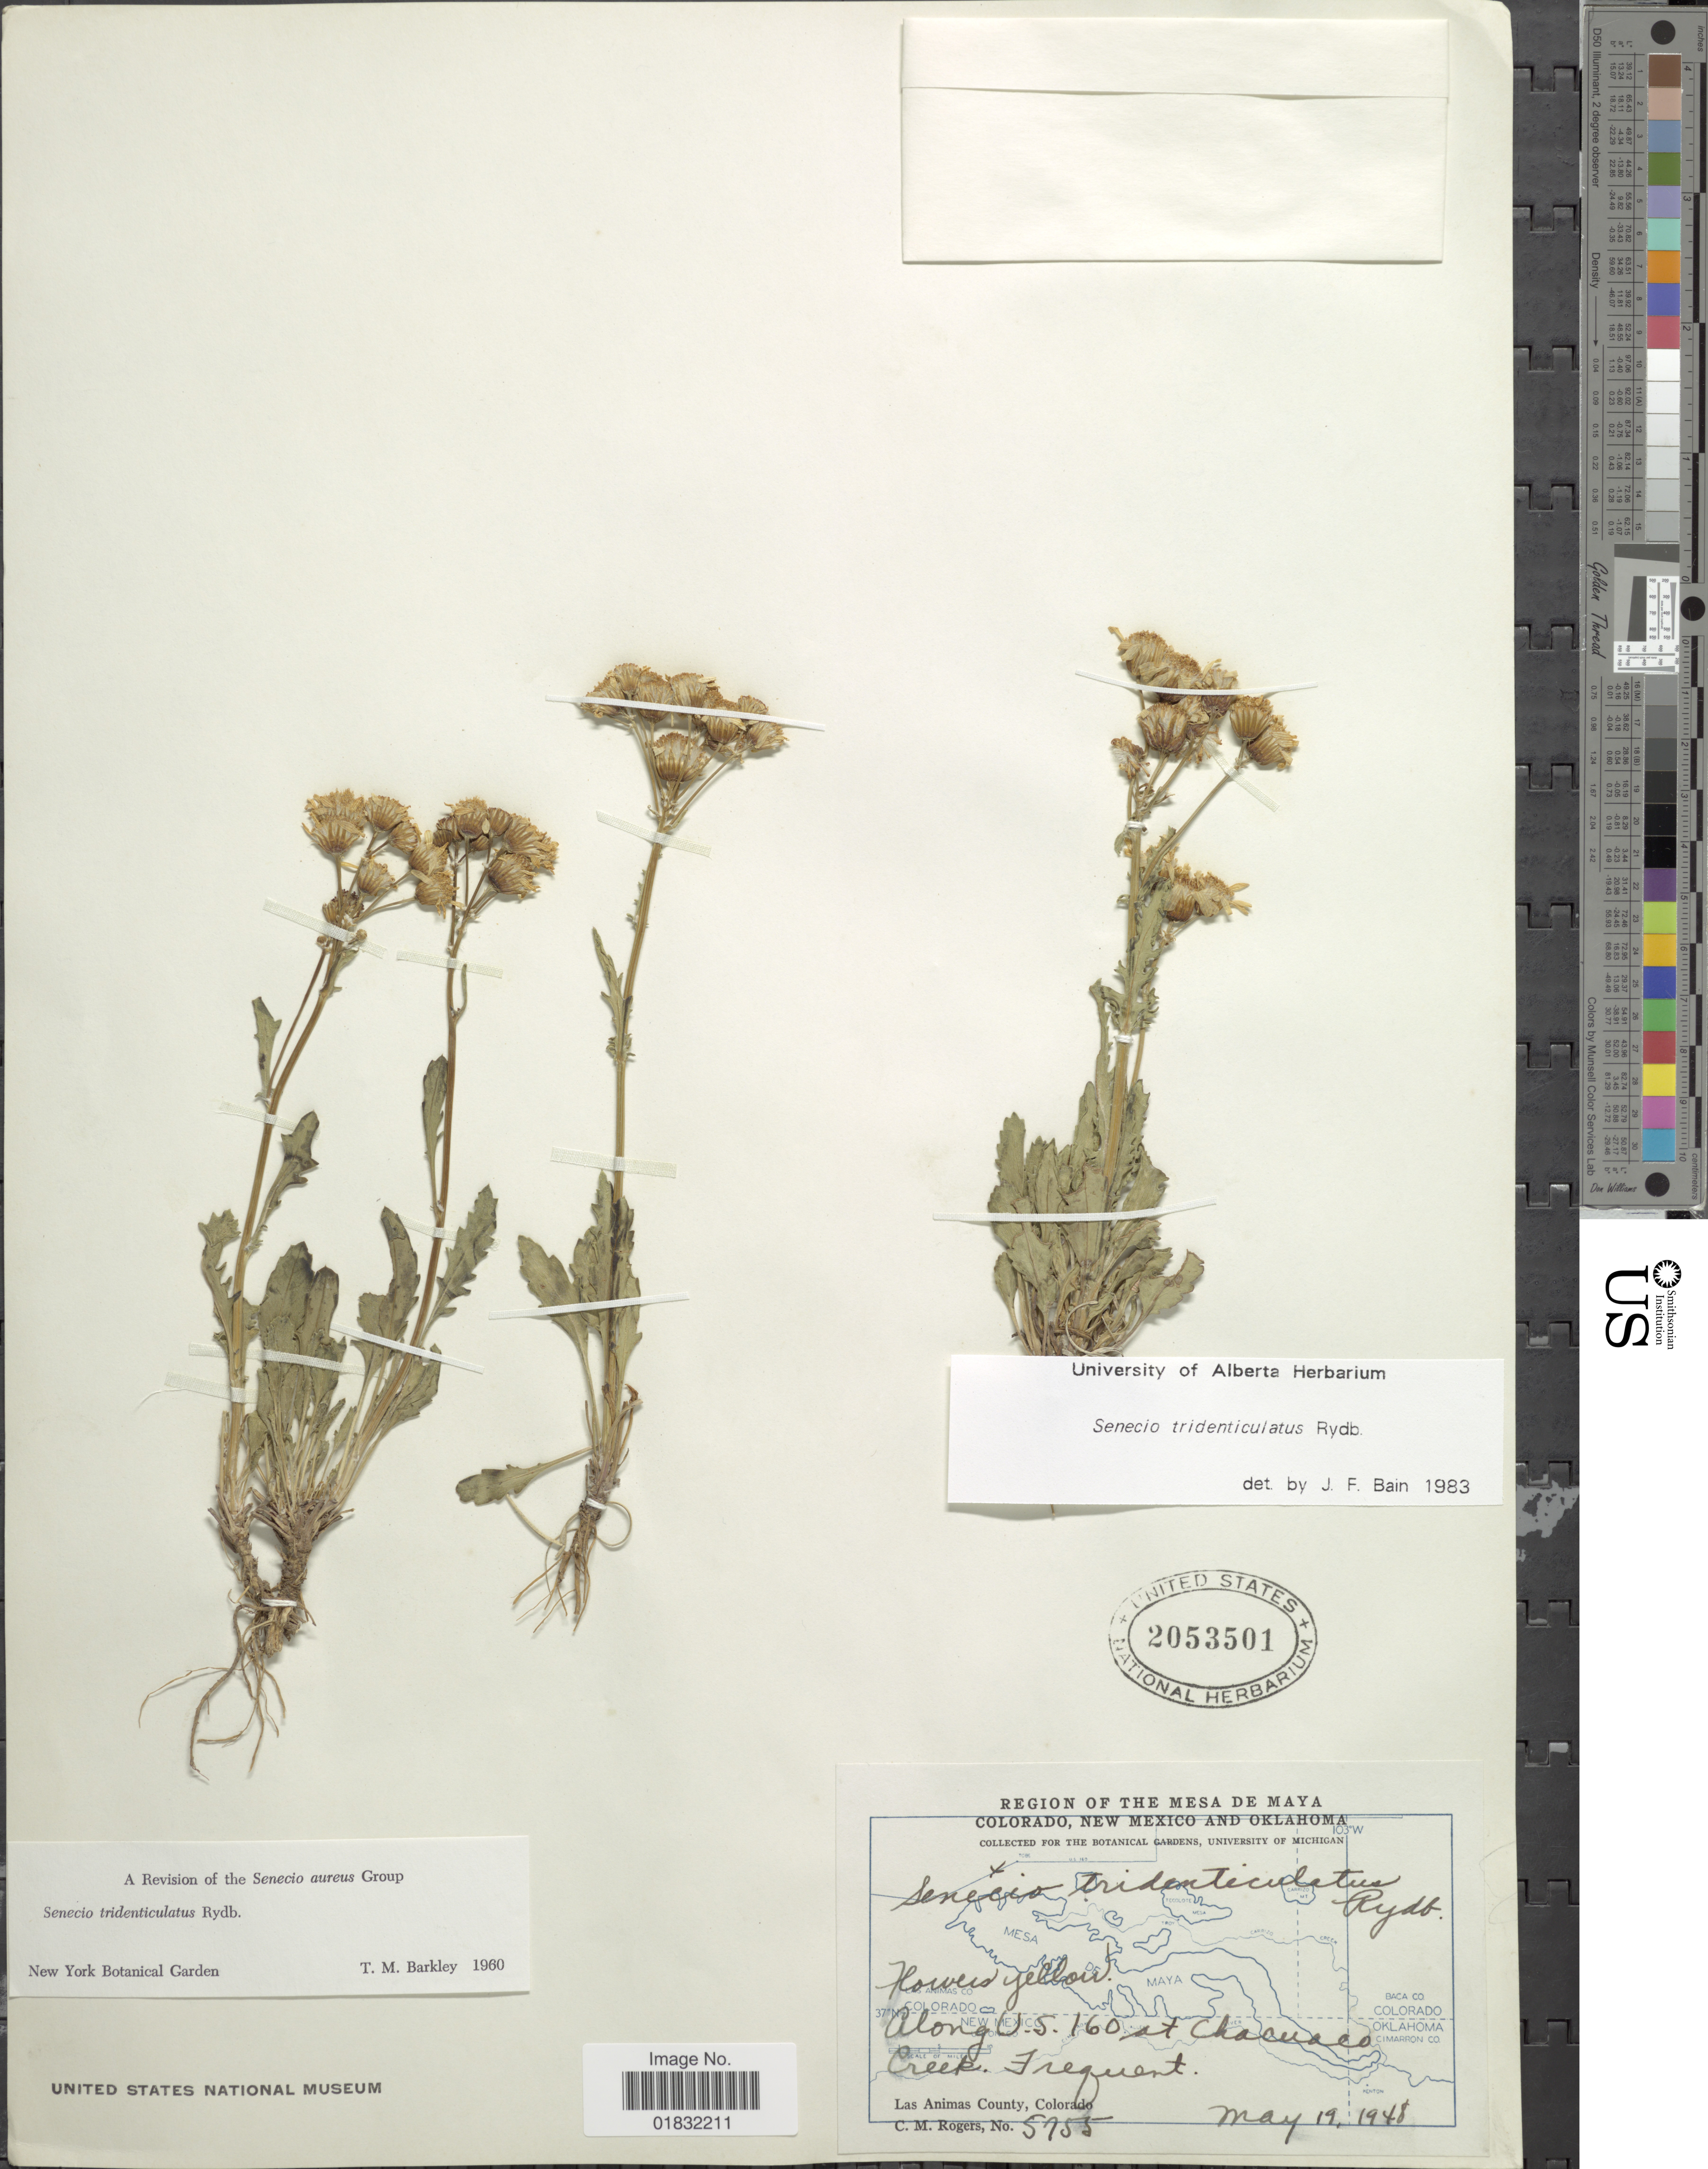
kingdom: Plantae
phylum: Tracheophyta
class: Magnoliopsida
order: Asterales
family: Asteraceae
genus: Packera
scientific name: Packera tridenticulata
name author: (Rydb.) W.A. Weber & Á. Löve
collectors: C. M. Rogers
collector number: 5755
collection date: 1948-05-19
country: United States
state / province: Colorado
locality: Region of the Mesa de Maya, Colorado, New Mexico and Oklahoma, Along U.S. 160 at Chacuaco Creek, las Animas County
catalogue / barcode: US 2053501